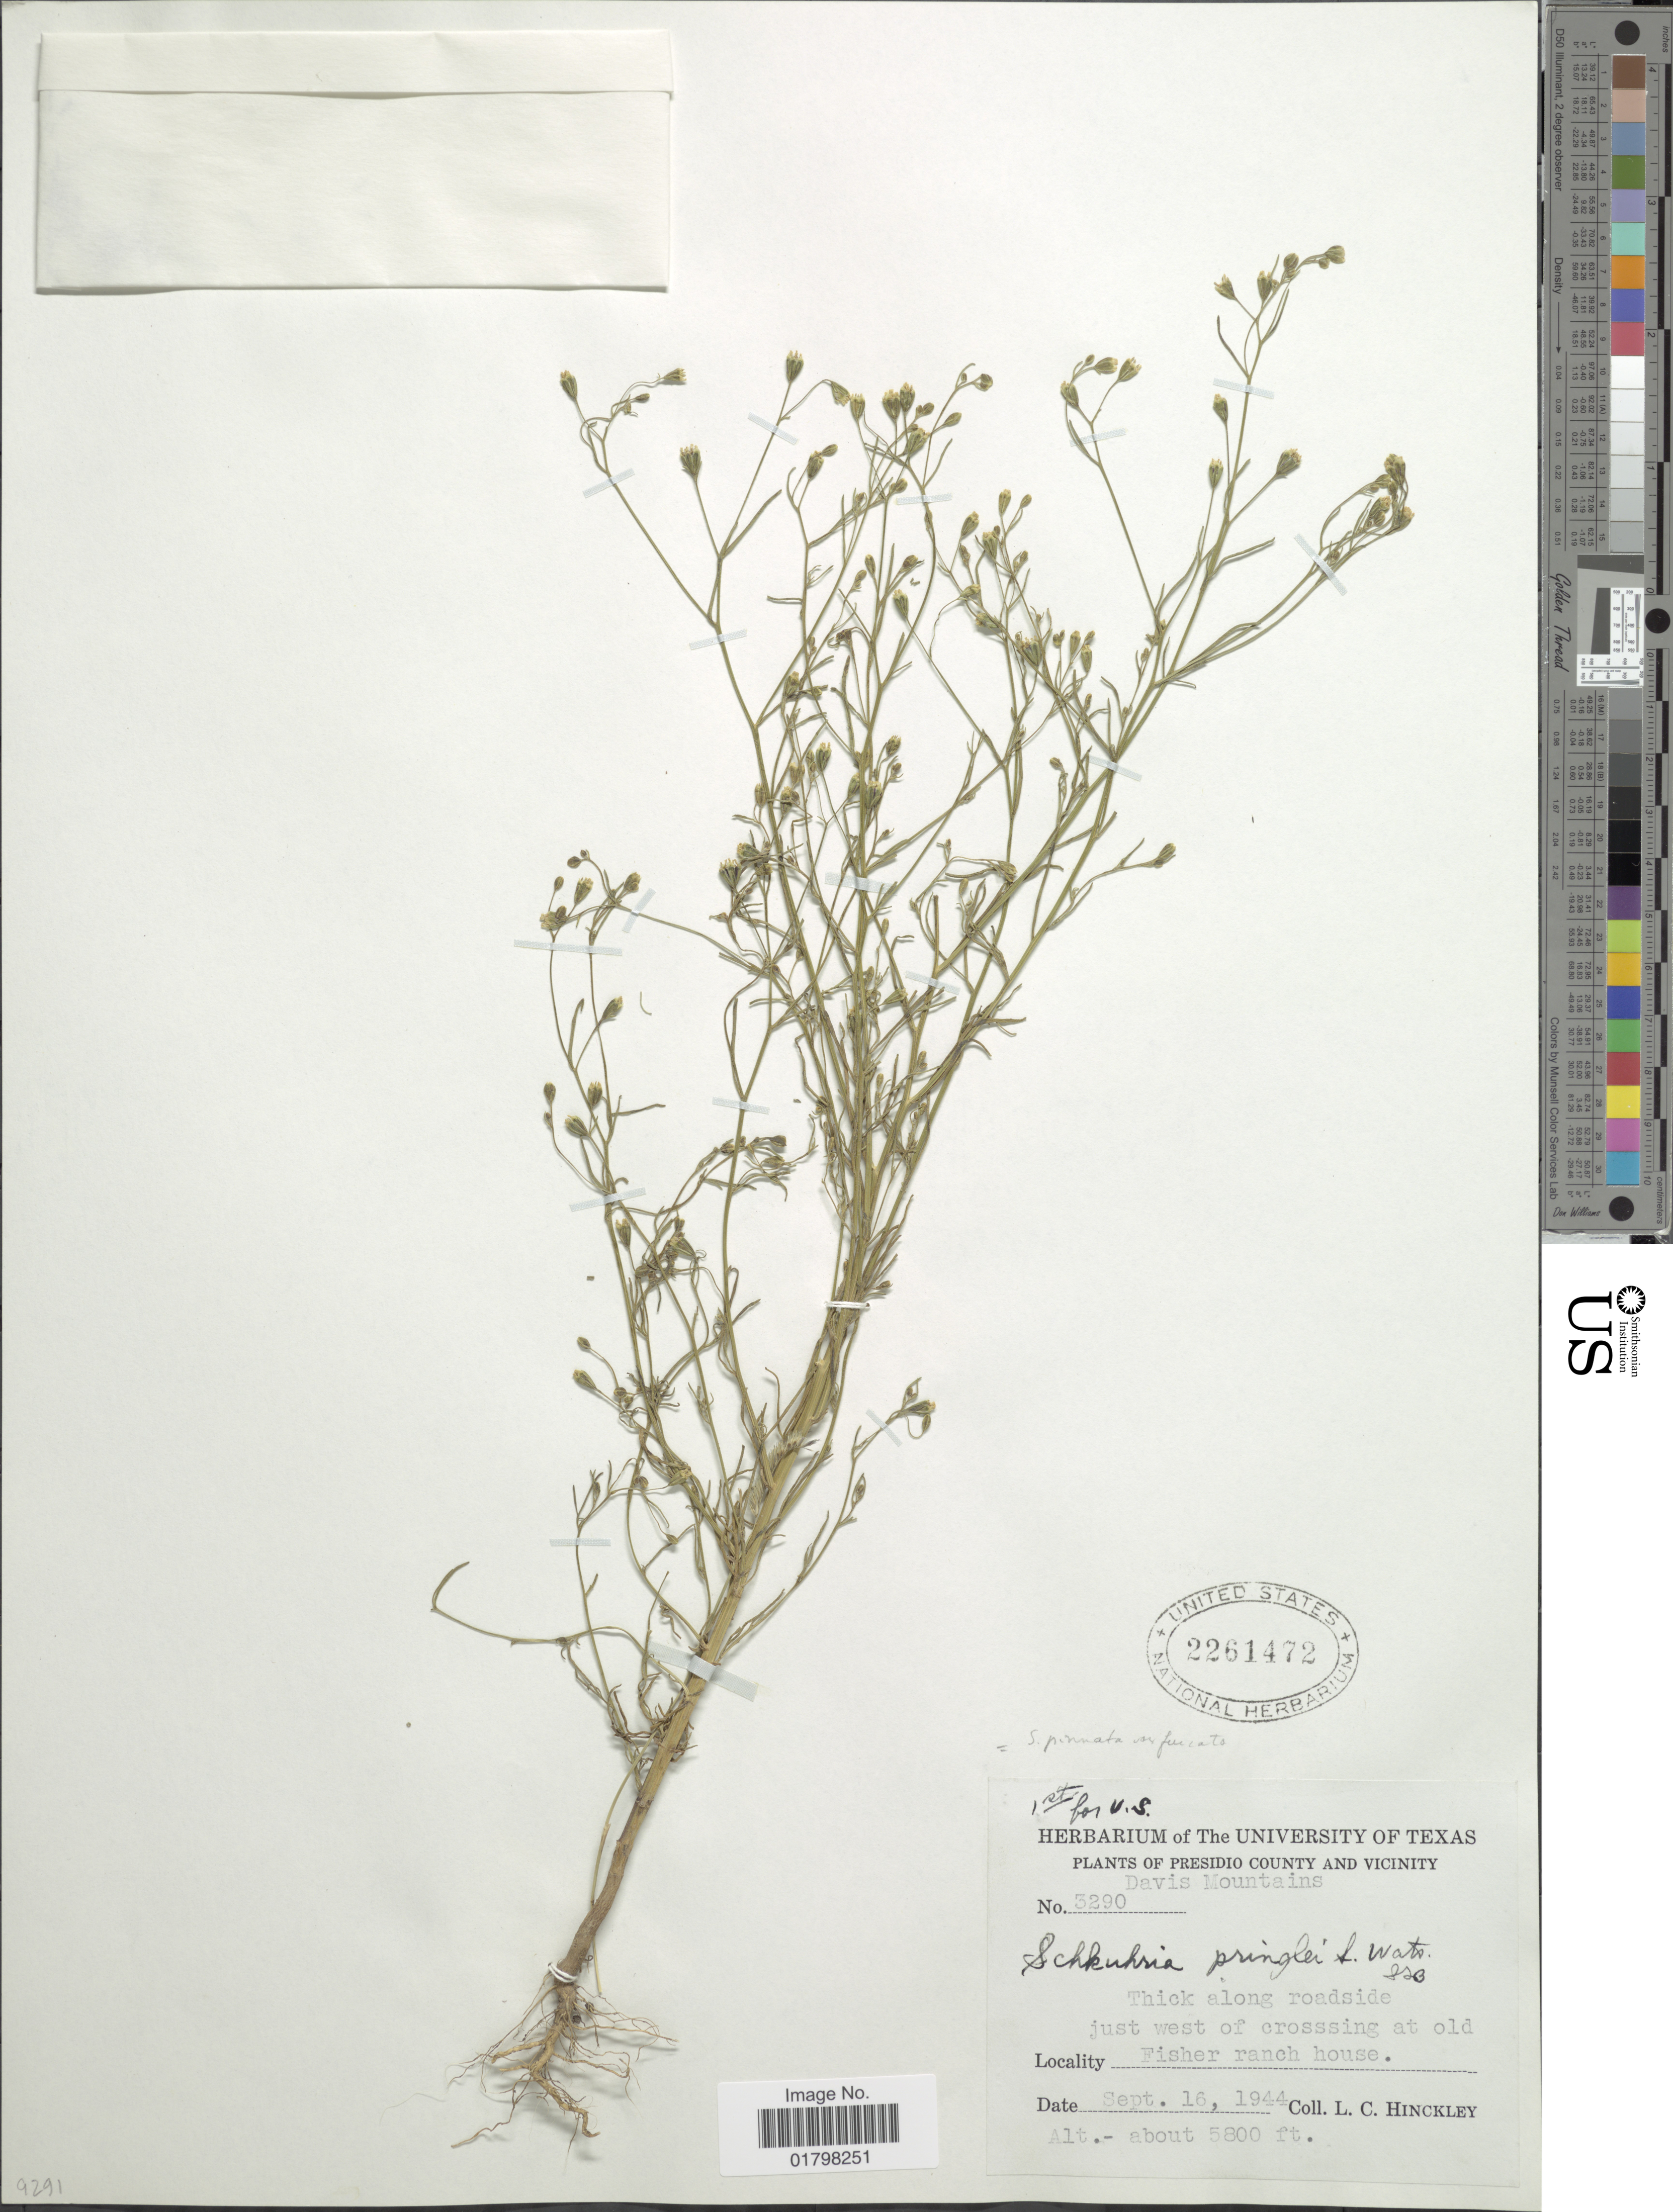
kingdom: Plantae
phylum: Tracheophyta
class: Magnoliopsida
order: Asterales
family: Asteraceae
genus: Schkuhria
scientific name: Schkuhria pinnata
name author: (Lam.) Kuntze ex Thell.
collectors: L. Hinckley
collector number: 3290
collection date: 1944-09-16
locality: Presidio County and vicinity, Davis Mountains, Fisher ranch house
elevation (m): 1768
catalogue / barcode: US 2261472